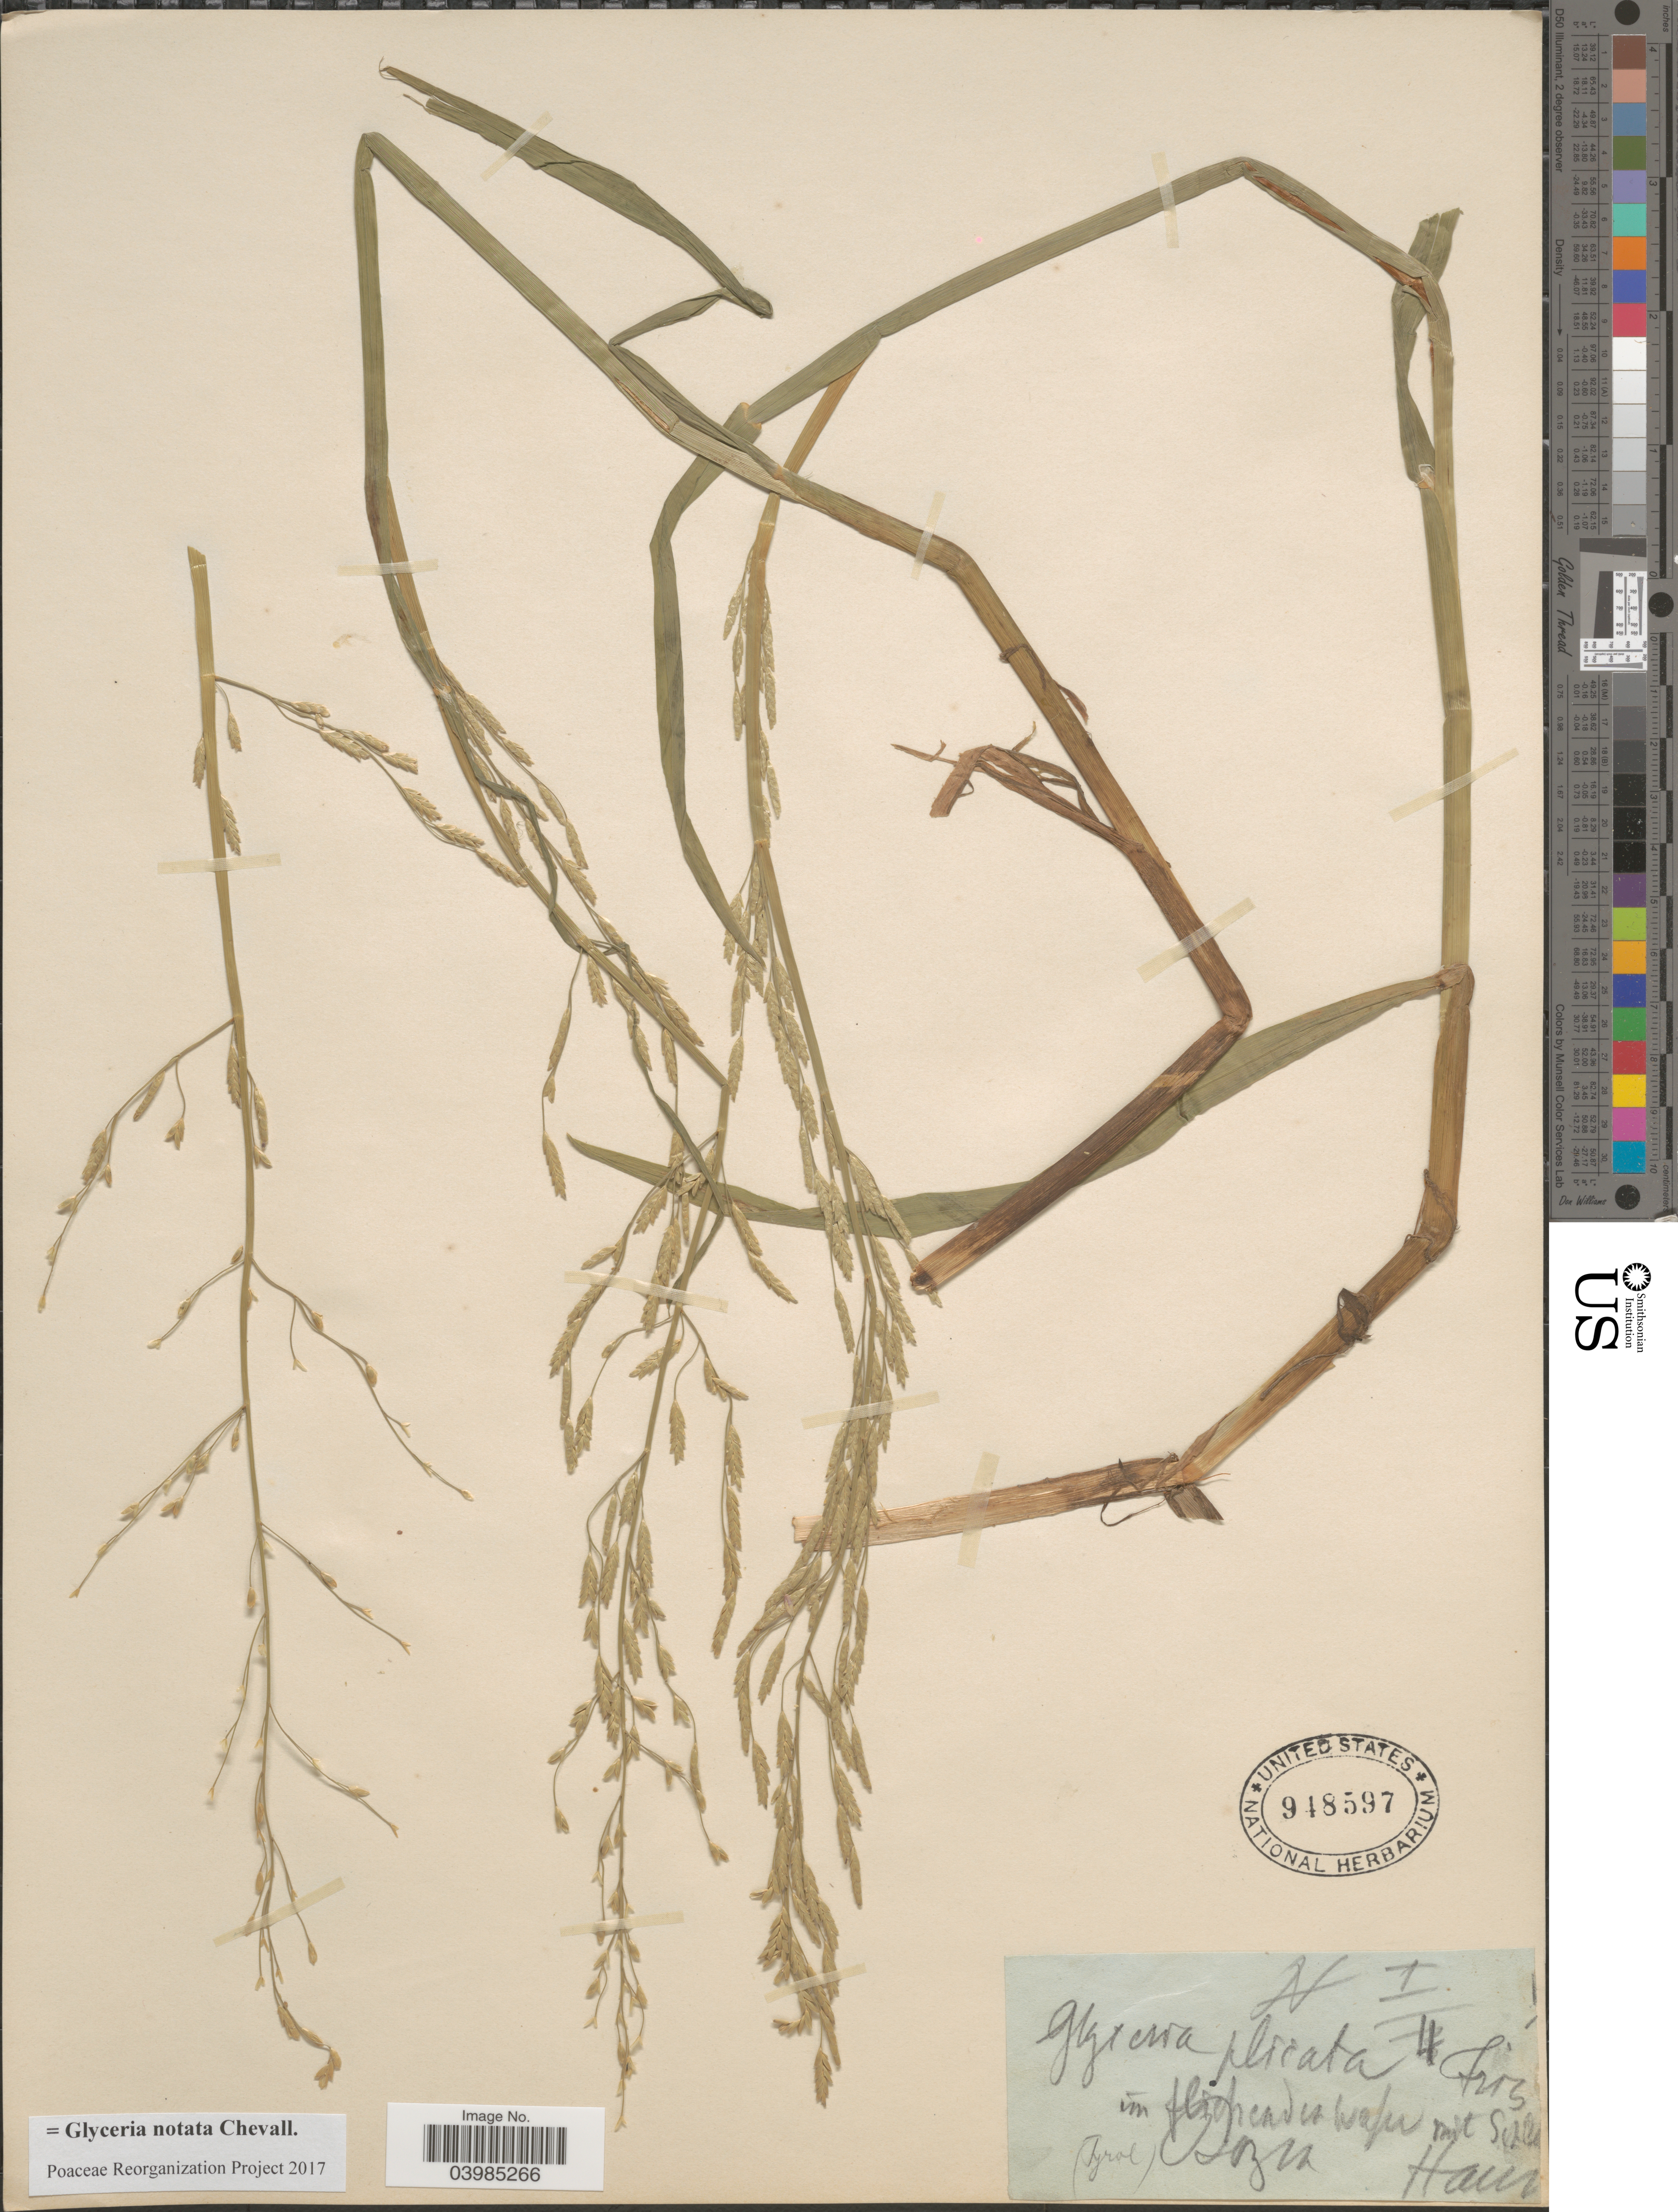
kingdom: Plantae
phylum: Tracheophyta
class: Liliopsida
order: Poales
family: Poaceae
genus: Glyceria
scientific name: Glyceria notata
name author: Chevall.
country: Austria / Italy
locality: Im flichend et Wafer mit Sizle (Tyrol) Dozu. [interpreted]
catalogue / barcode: US 948597